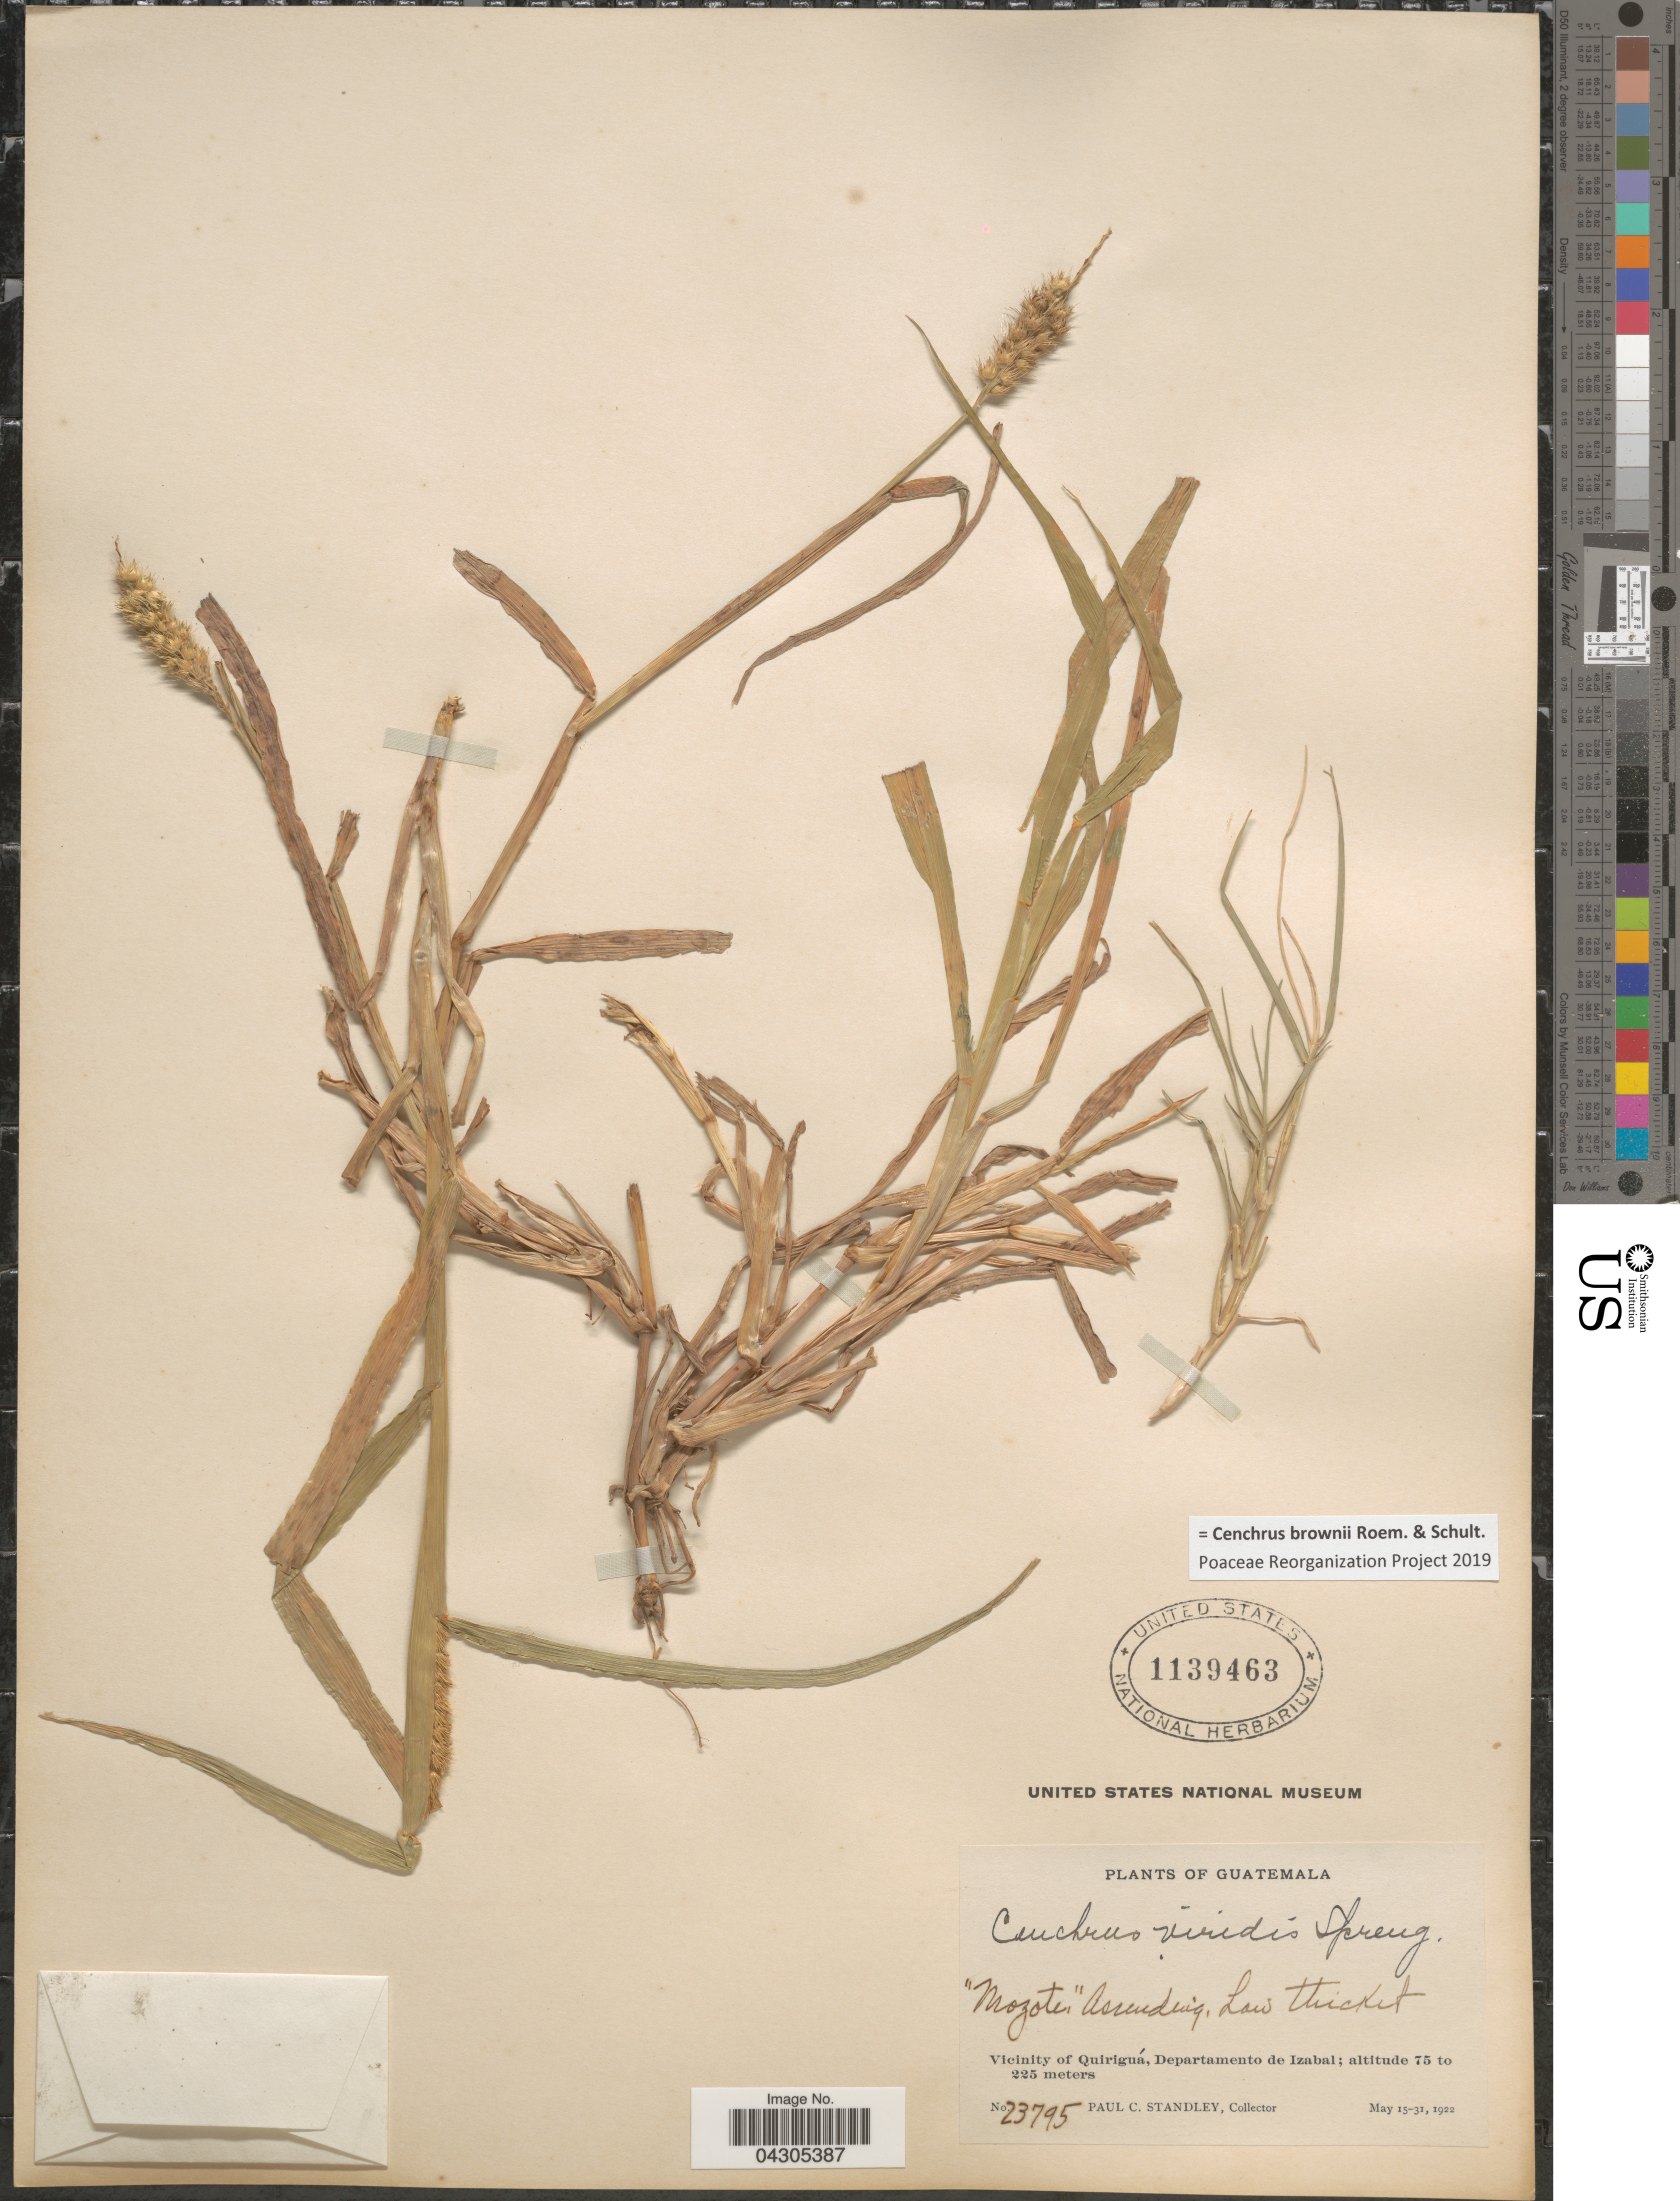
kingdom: Plantae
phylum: Tracheophyta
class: Liliopsida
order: Poales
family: Poaceae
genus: Cenchrus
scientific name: Cenchrus brownii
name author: Roem. & Schult.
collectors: P. C. Standley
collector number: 23795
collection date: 1922-05-15/1922-05-31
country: Guatemala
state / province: Izabal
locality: Vicinity of Quiriguá, Departamento de Izabal.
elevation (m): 75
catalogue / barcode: US 1139463